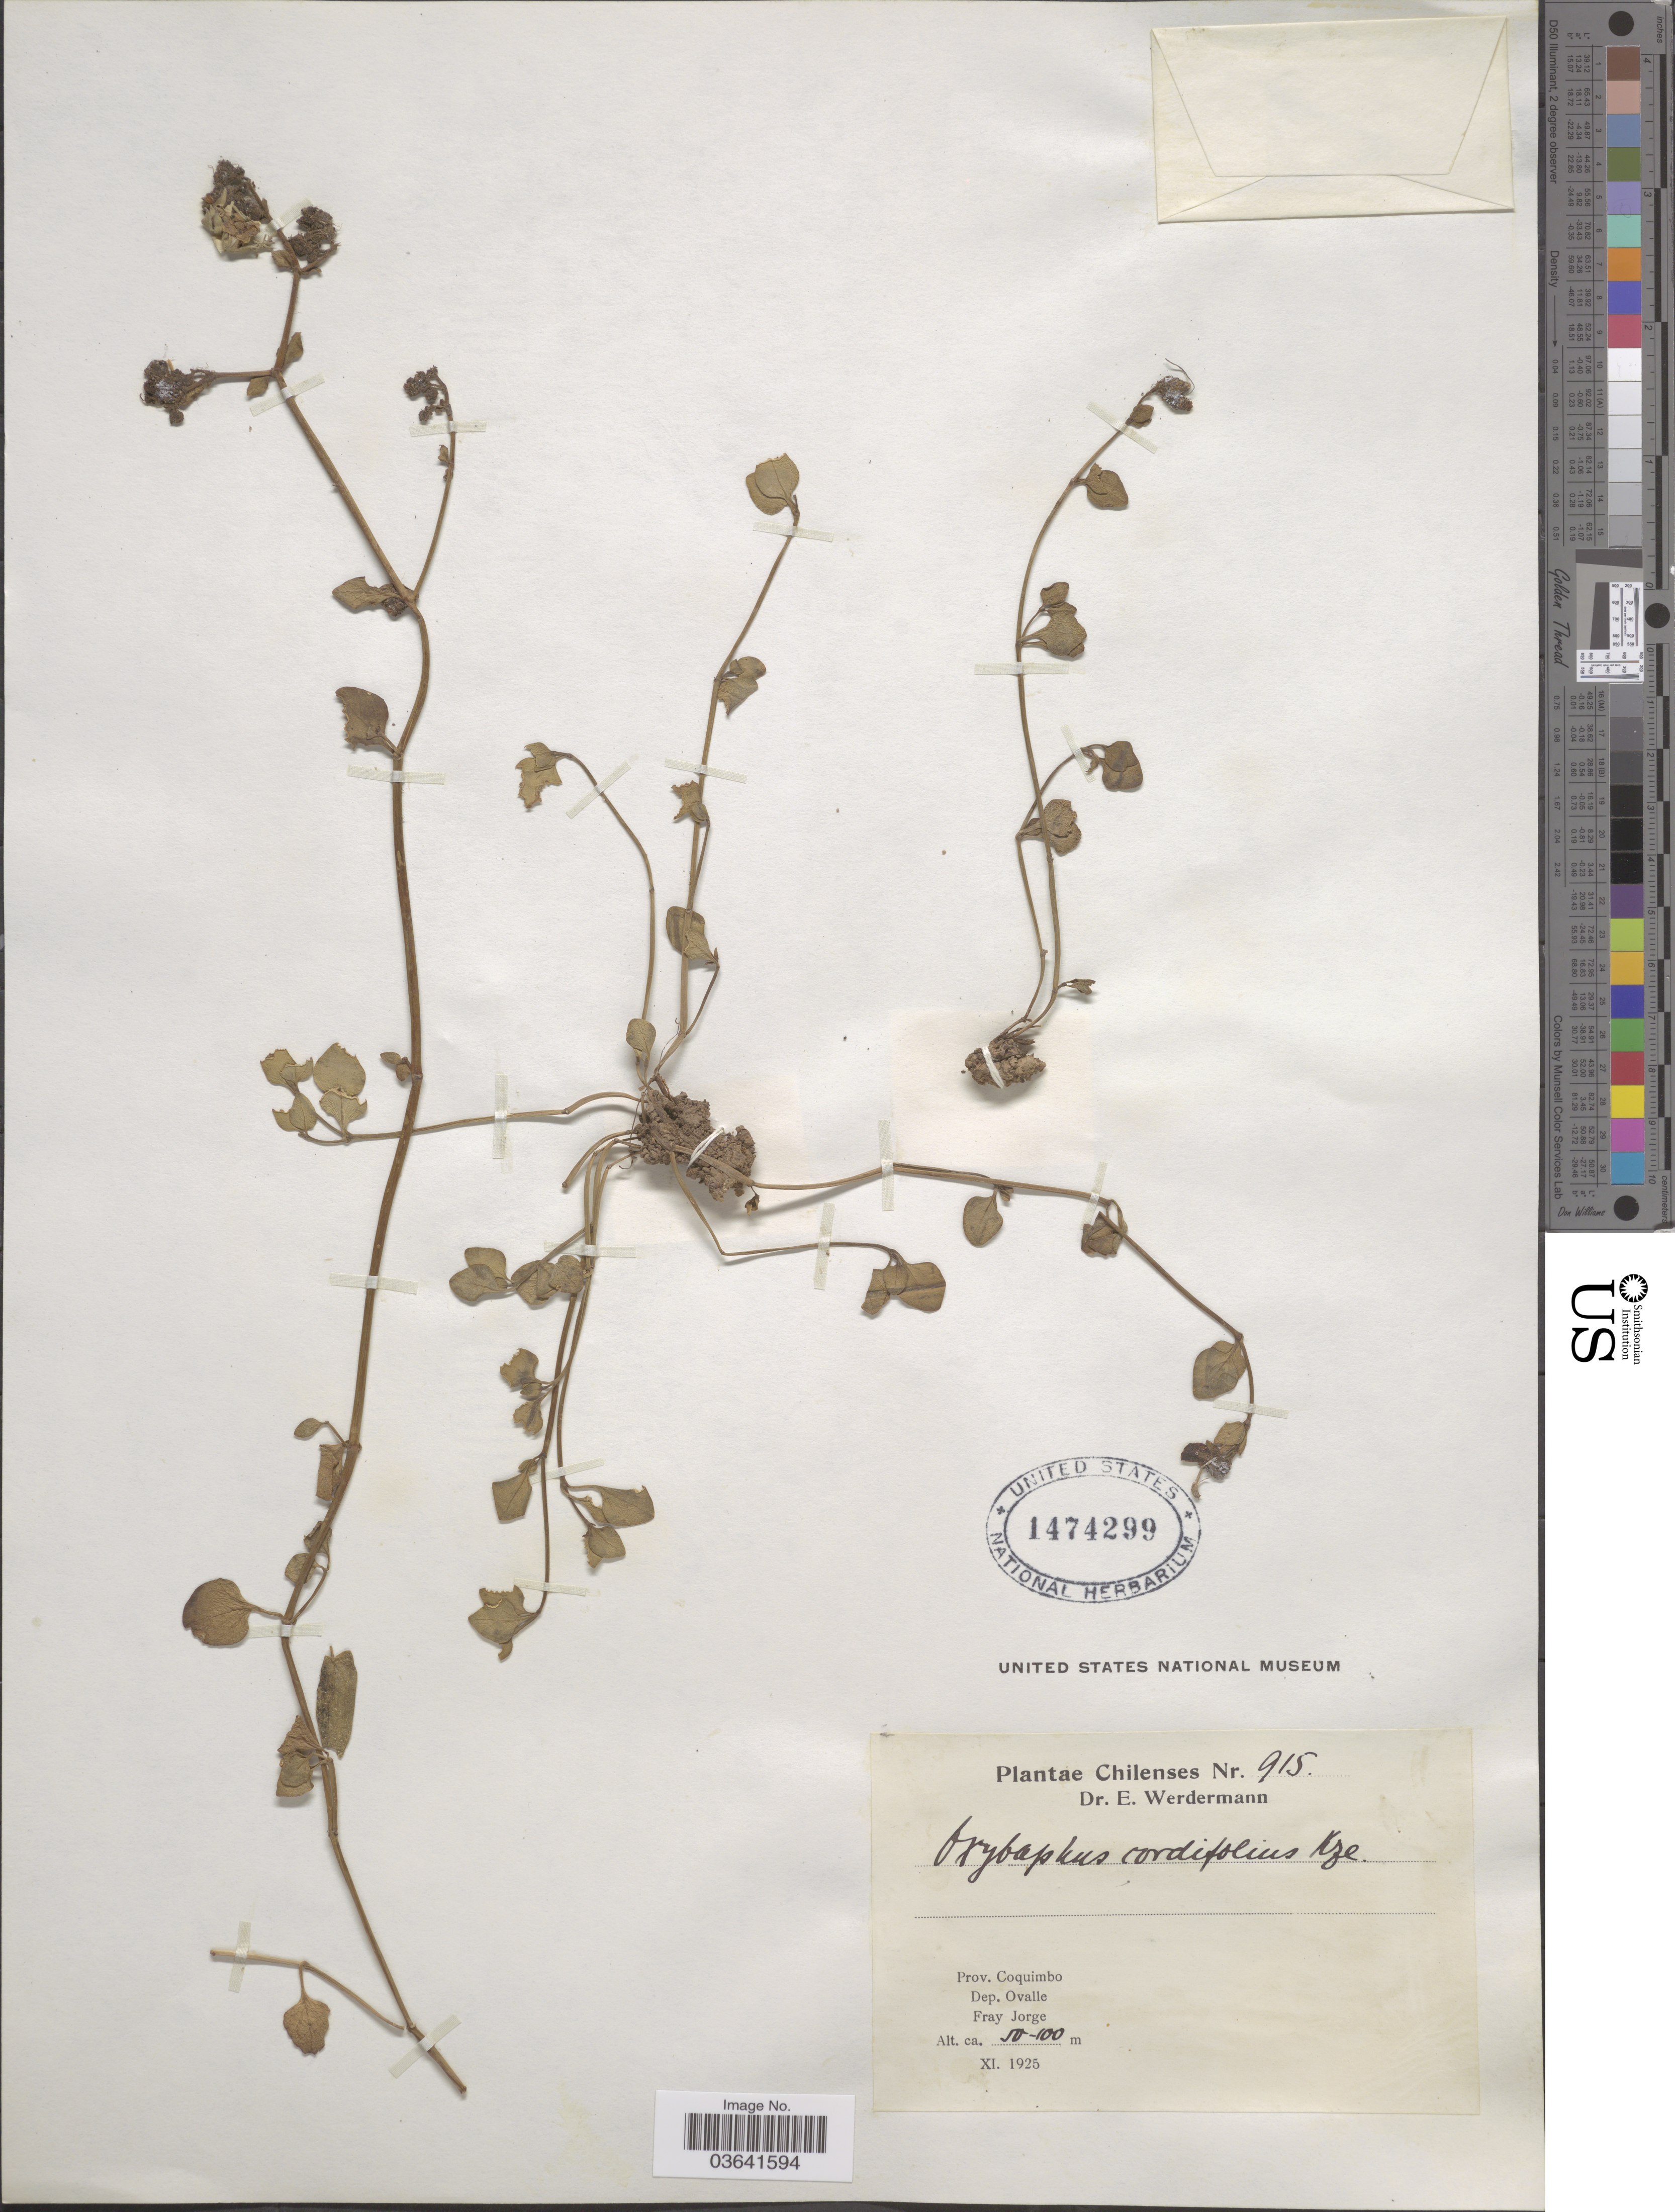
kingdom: Plantae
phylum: Tracheophyta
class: Magnoliopsida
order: Caryophyllales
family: Nyctaginaceae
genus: Mirabilis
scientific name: Mirabilis cordifolia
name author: (Kuntze ex Choisy) Heimerl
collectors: E. Werdermann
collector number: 915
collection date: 1925-11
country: Chile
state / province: Coquimbo (IV)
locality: Dep. Ovalle. Fray Jorge.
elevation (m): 50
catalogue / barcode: US 1474299